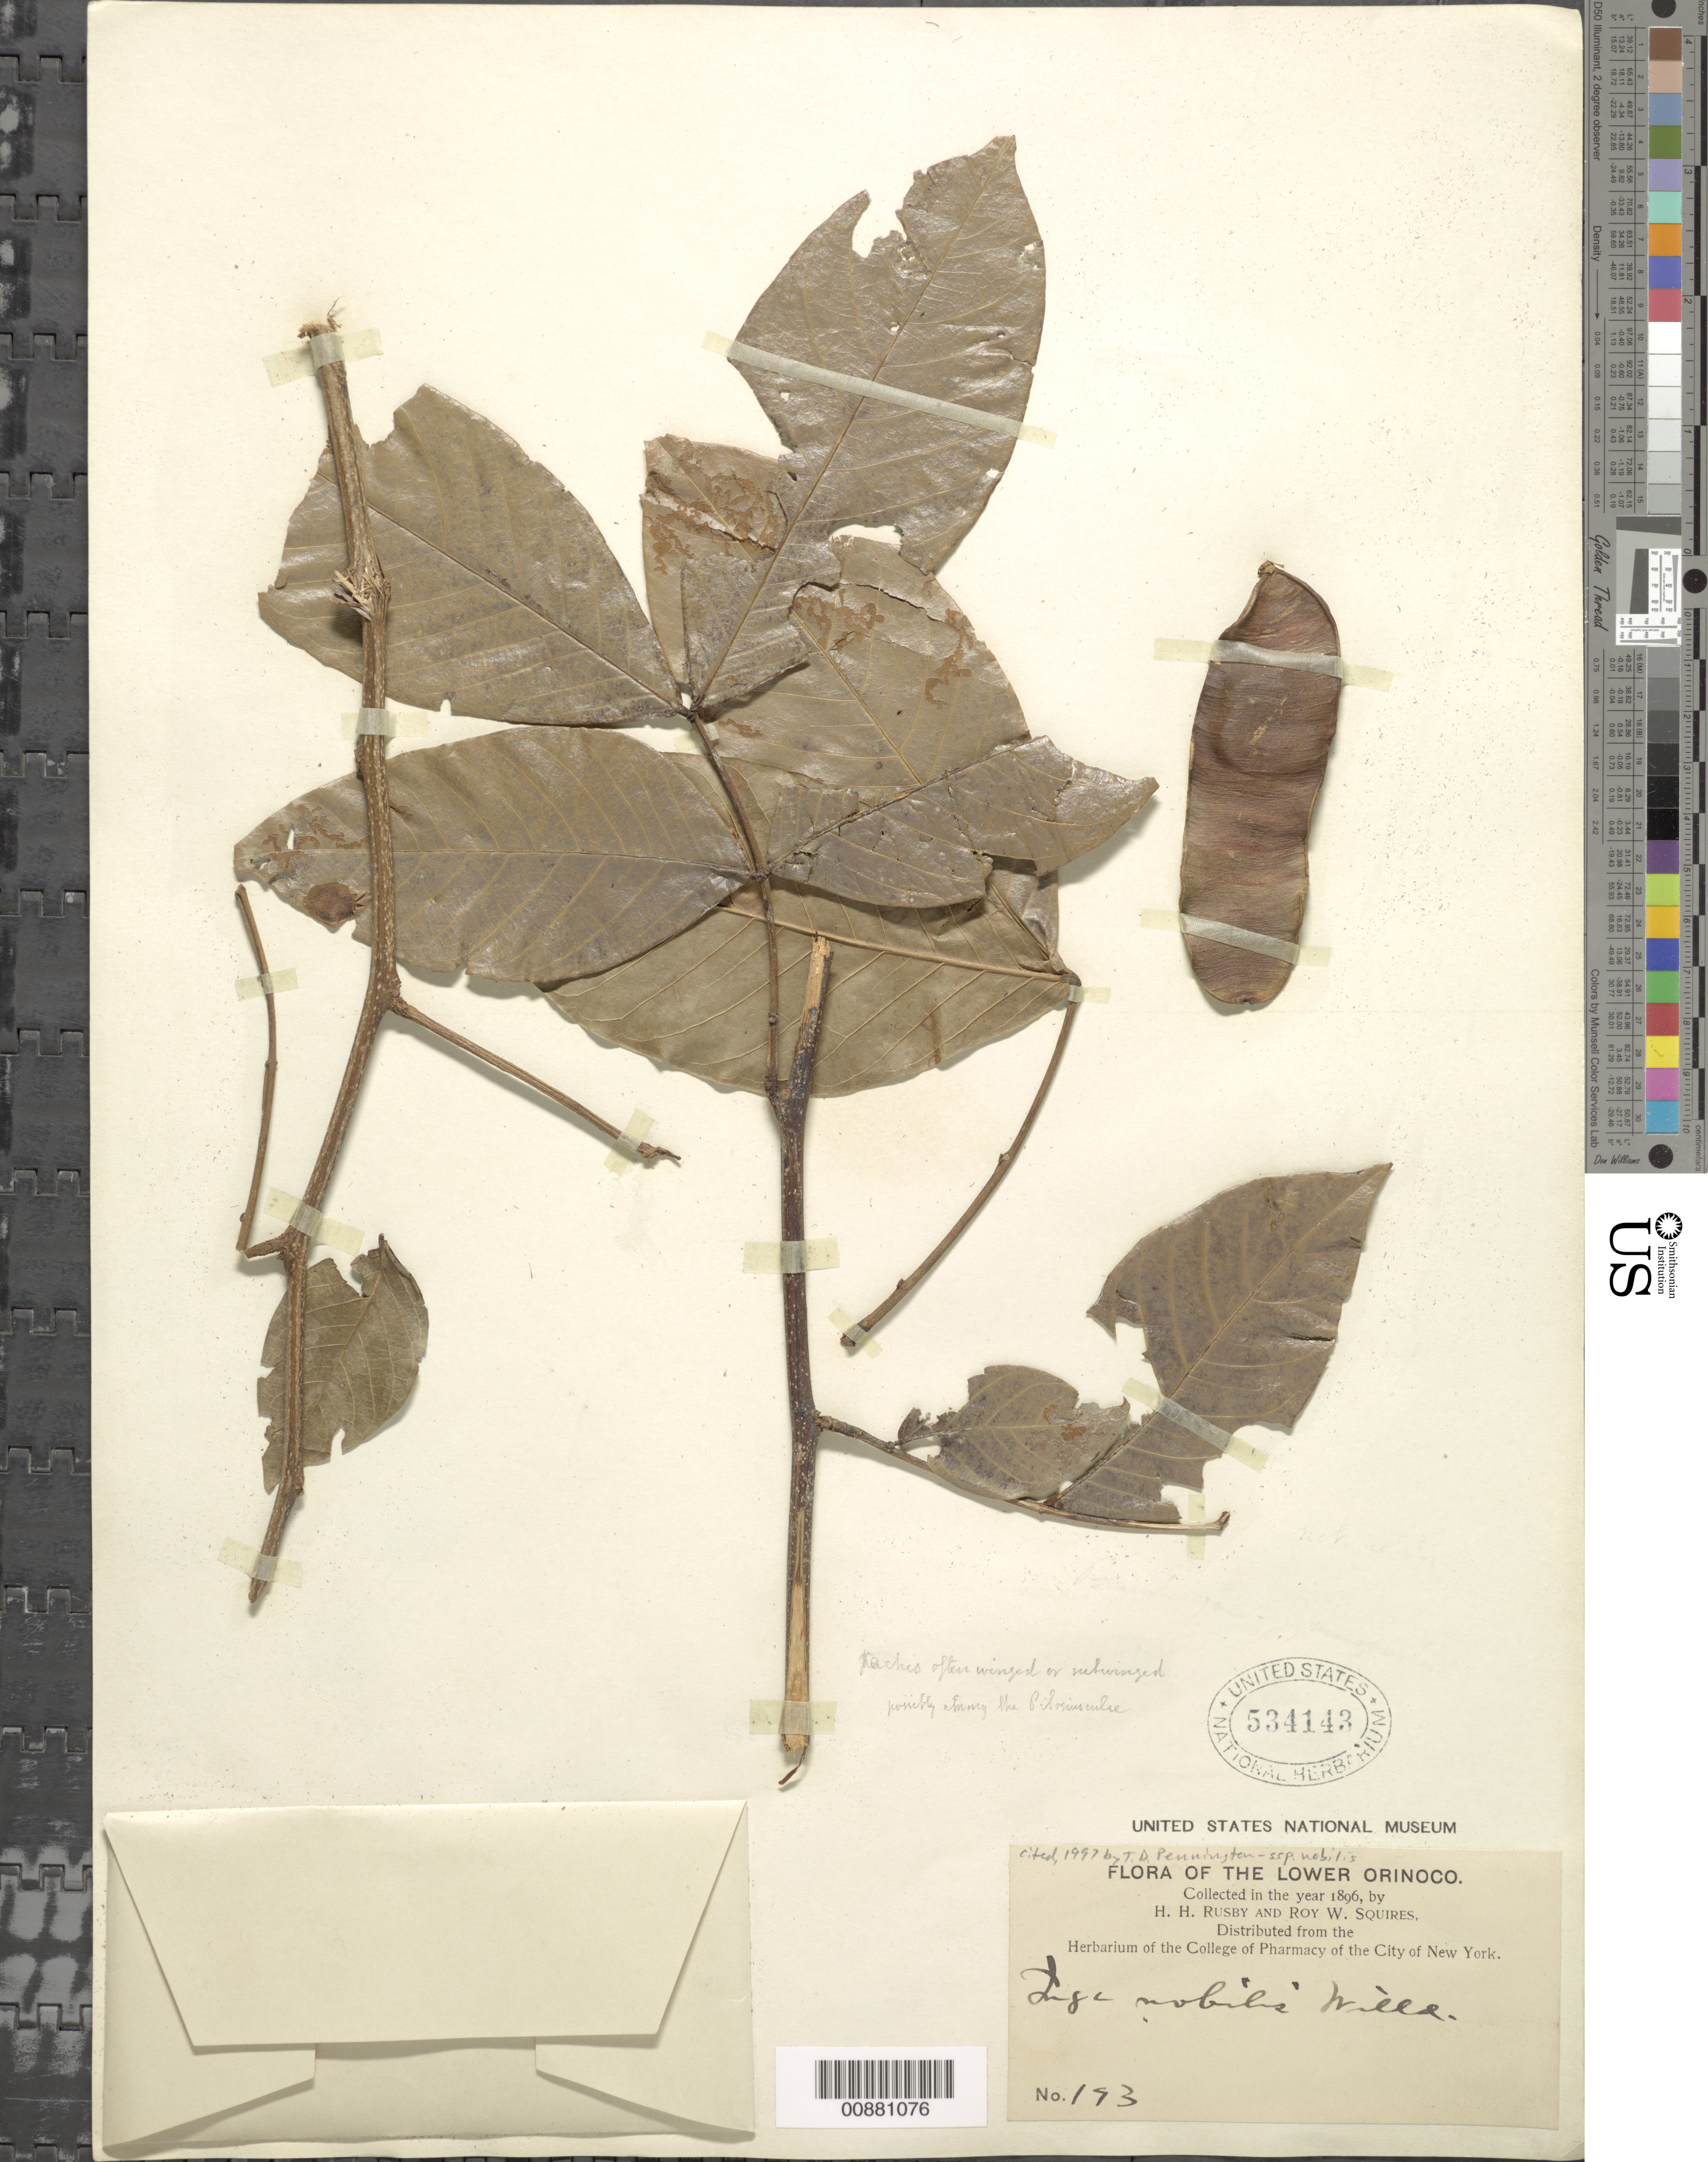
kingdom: Plantae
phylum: Tracheophyta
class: Magnoliopsida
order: Fabales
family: Fabaceae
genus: Inga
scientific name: Inga nobilis subsp. nobilis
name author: Willd.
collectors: H. H. Rusby & R. Squires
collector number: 193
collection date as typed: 1896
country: Venezuela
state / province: Delta Amacuro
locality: Lower Orinoco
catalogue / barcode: US 534143